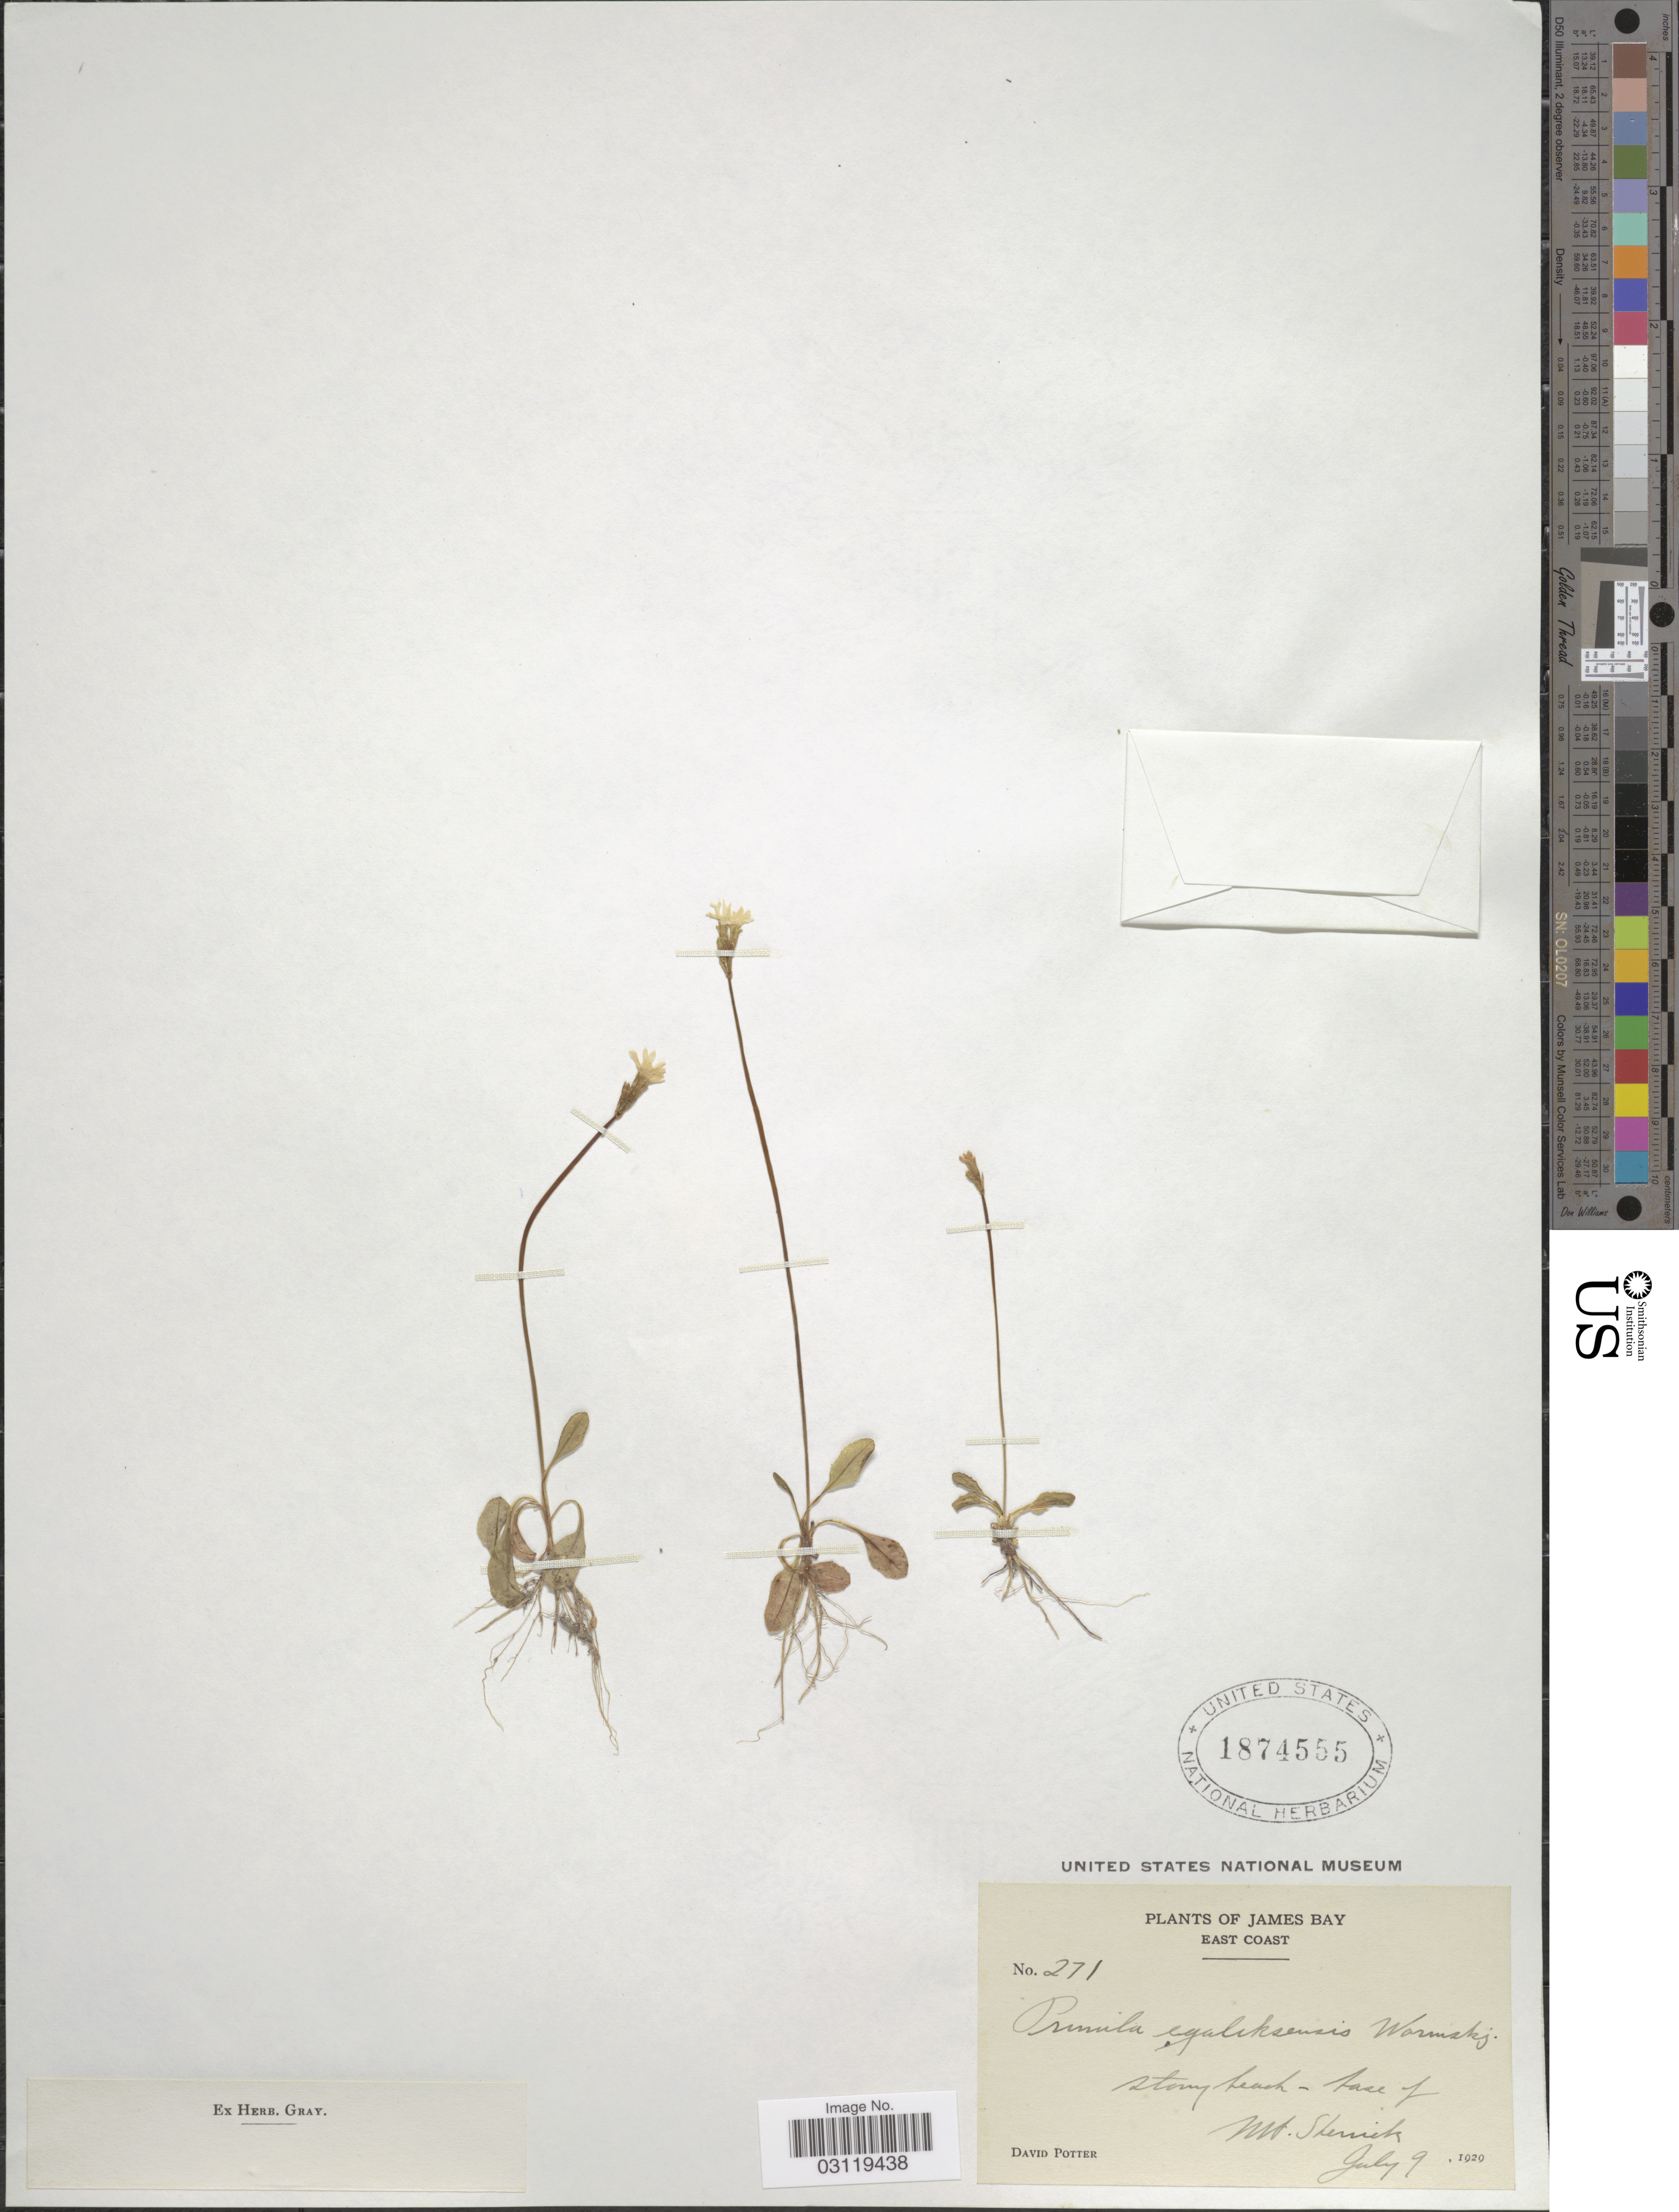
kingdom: Plantae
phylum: Tracheophyta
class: Magnoliopsida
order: Ericales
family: Primulaceae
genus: Primula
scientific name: Primula egaliksensis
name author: Wormsk.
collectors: D. Potter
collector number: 271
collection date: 1929-07-09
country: Canada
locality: James Bay. East Coast. Stony beach - face of Mt. Sherrick.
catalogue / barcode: US 1874555